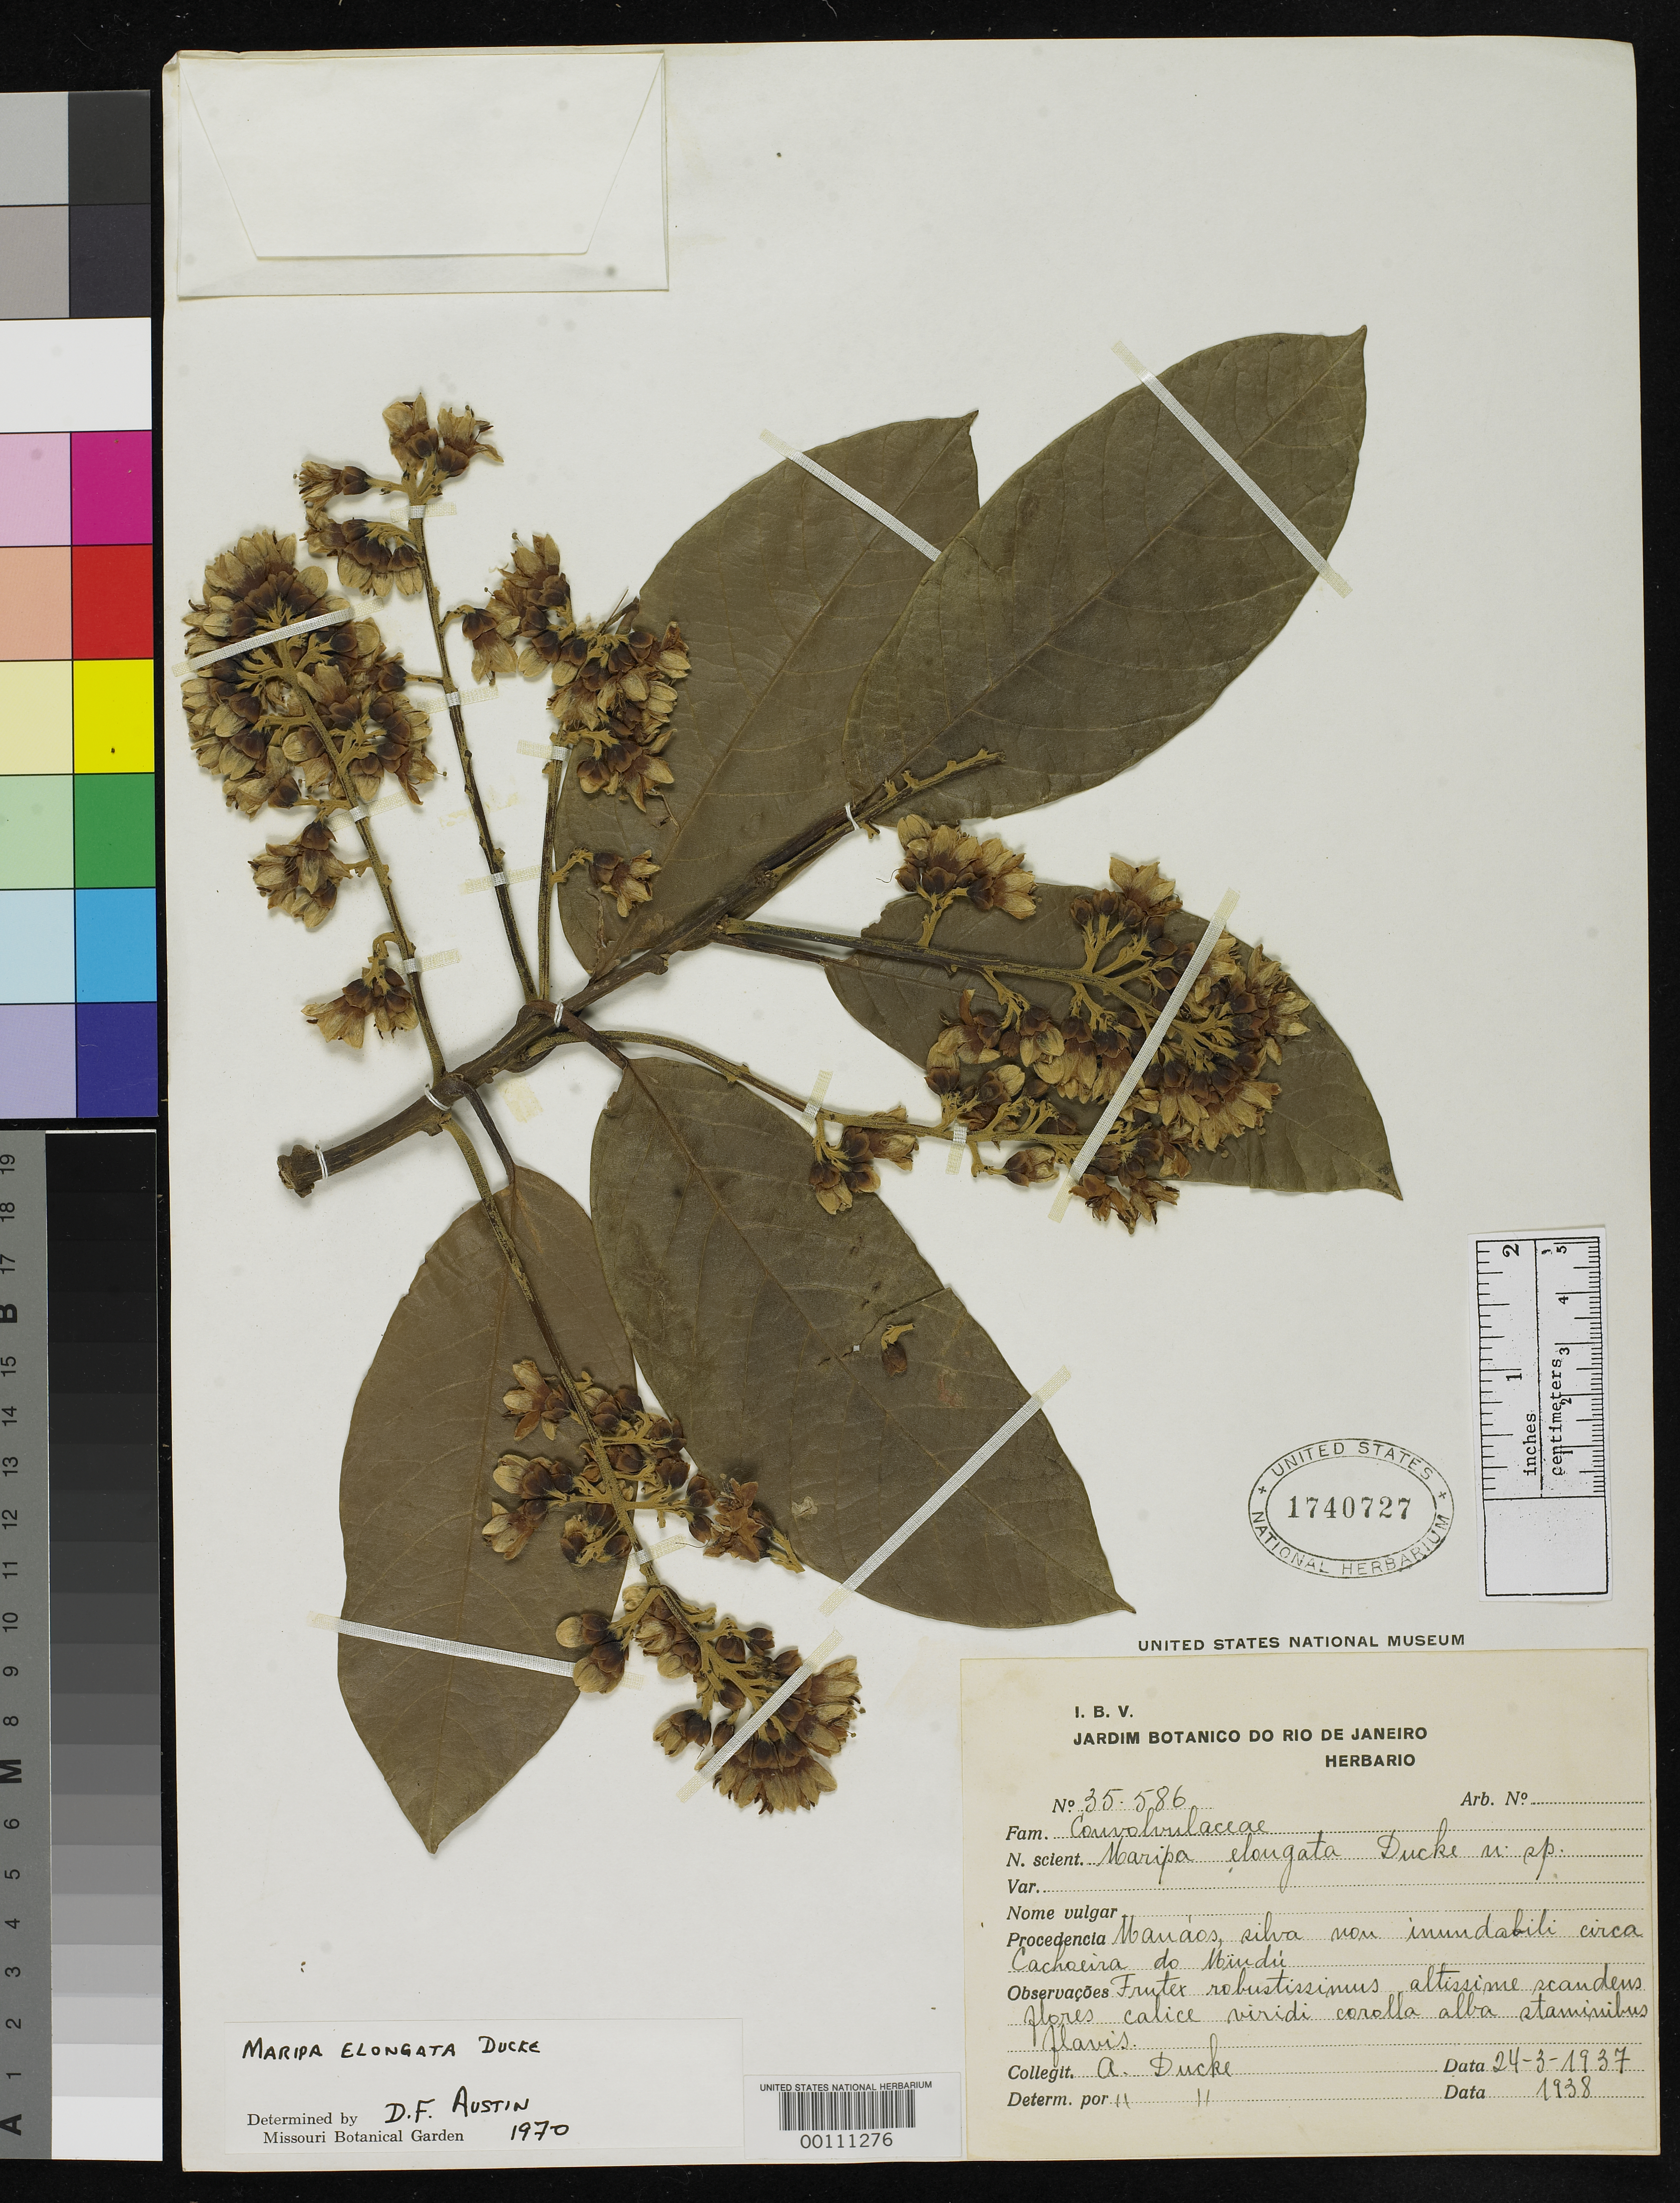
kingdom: Plantae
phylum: Tracheophyta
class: Magnoliopsida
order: Solanales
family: Convolvulaceae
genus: Maripa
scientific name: Maripa elongata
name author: Ducke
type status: Isotype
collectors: A. Ducke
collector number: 35586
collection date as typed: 24 Mar 1937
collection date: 1937-03-24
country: Brazil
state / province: Amazonas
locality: Manaos, Cachoeira do Mindu.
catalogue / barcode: US 1740727